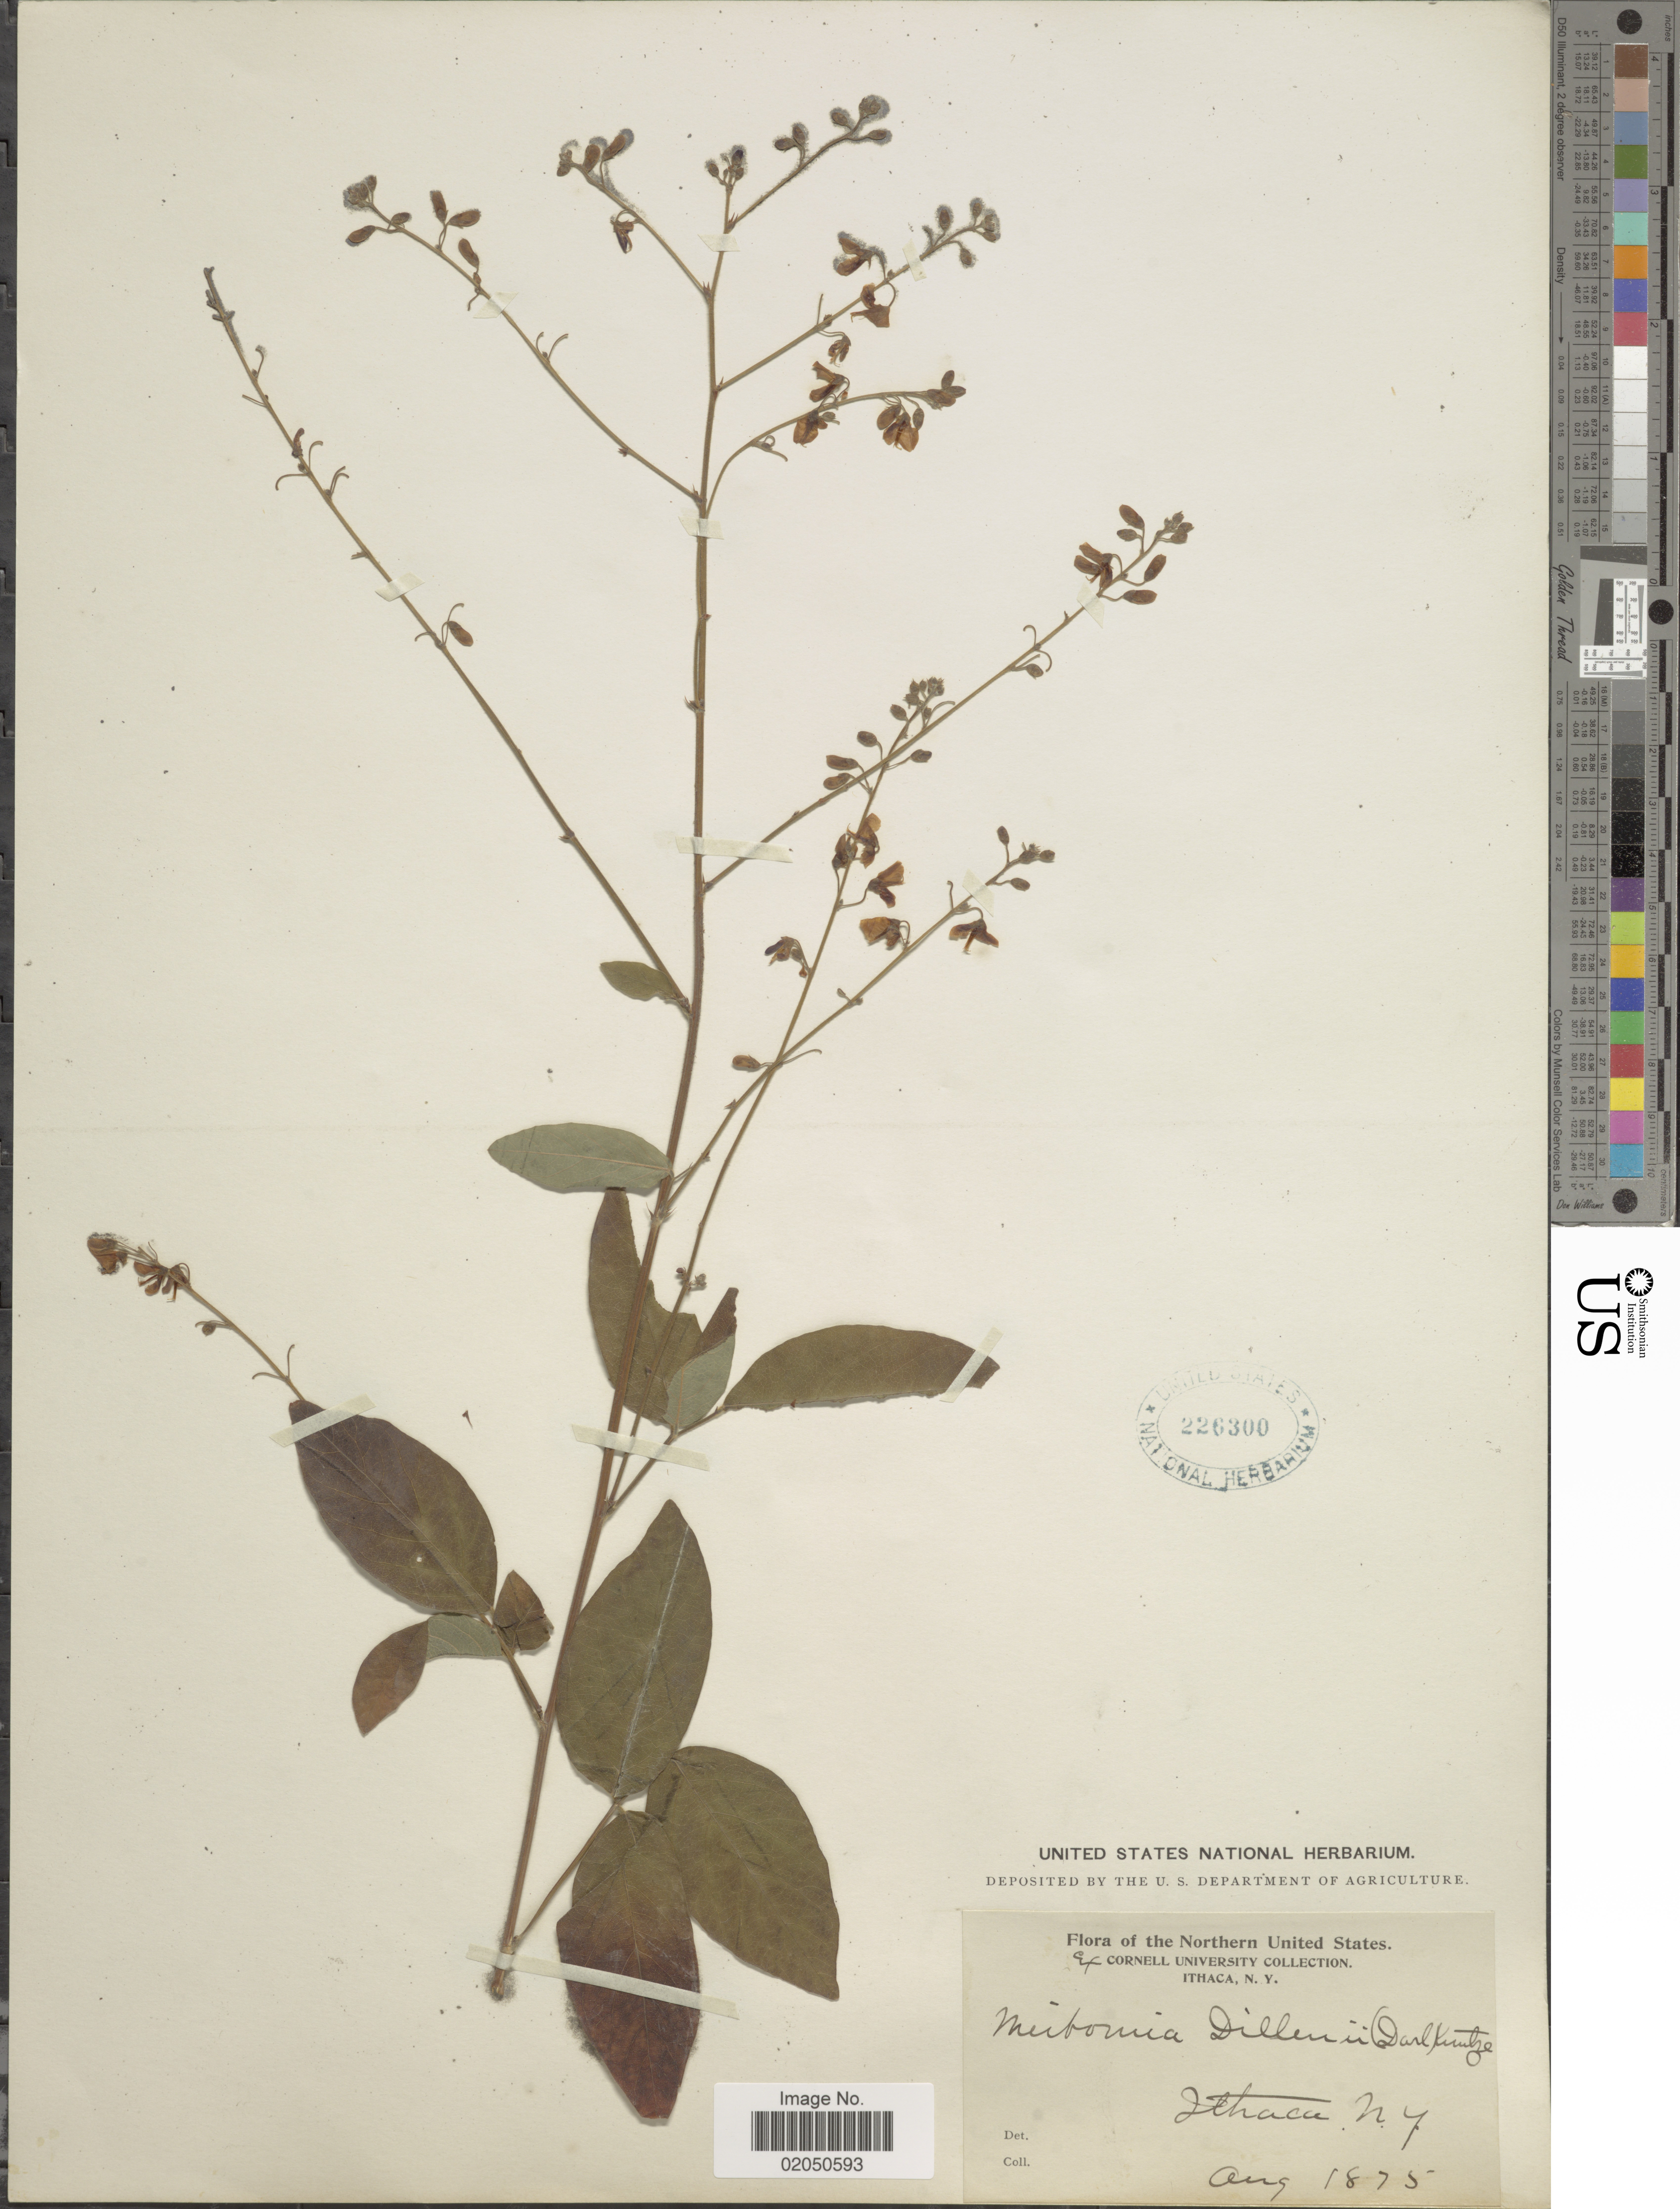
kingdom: Plantae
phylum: Tracheophyta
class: Magnoliopsida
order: Fabales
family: Fabaceae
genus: Desmodium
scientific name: Desmodium glabellum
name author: (Michx.) DC.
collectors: ex herb. Cornell University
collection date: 1875-08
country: United States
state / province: New York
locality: Ithaca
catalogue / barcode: US 226300